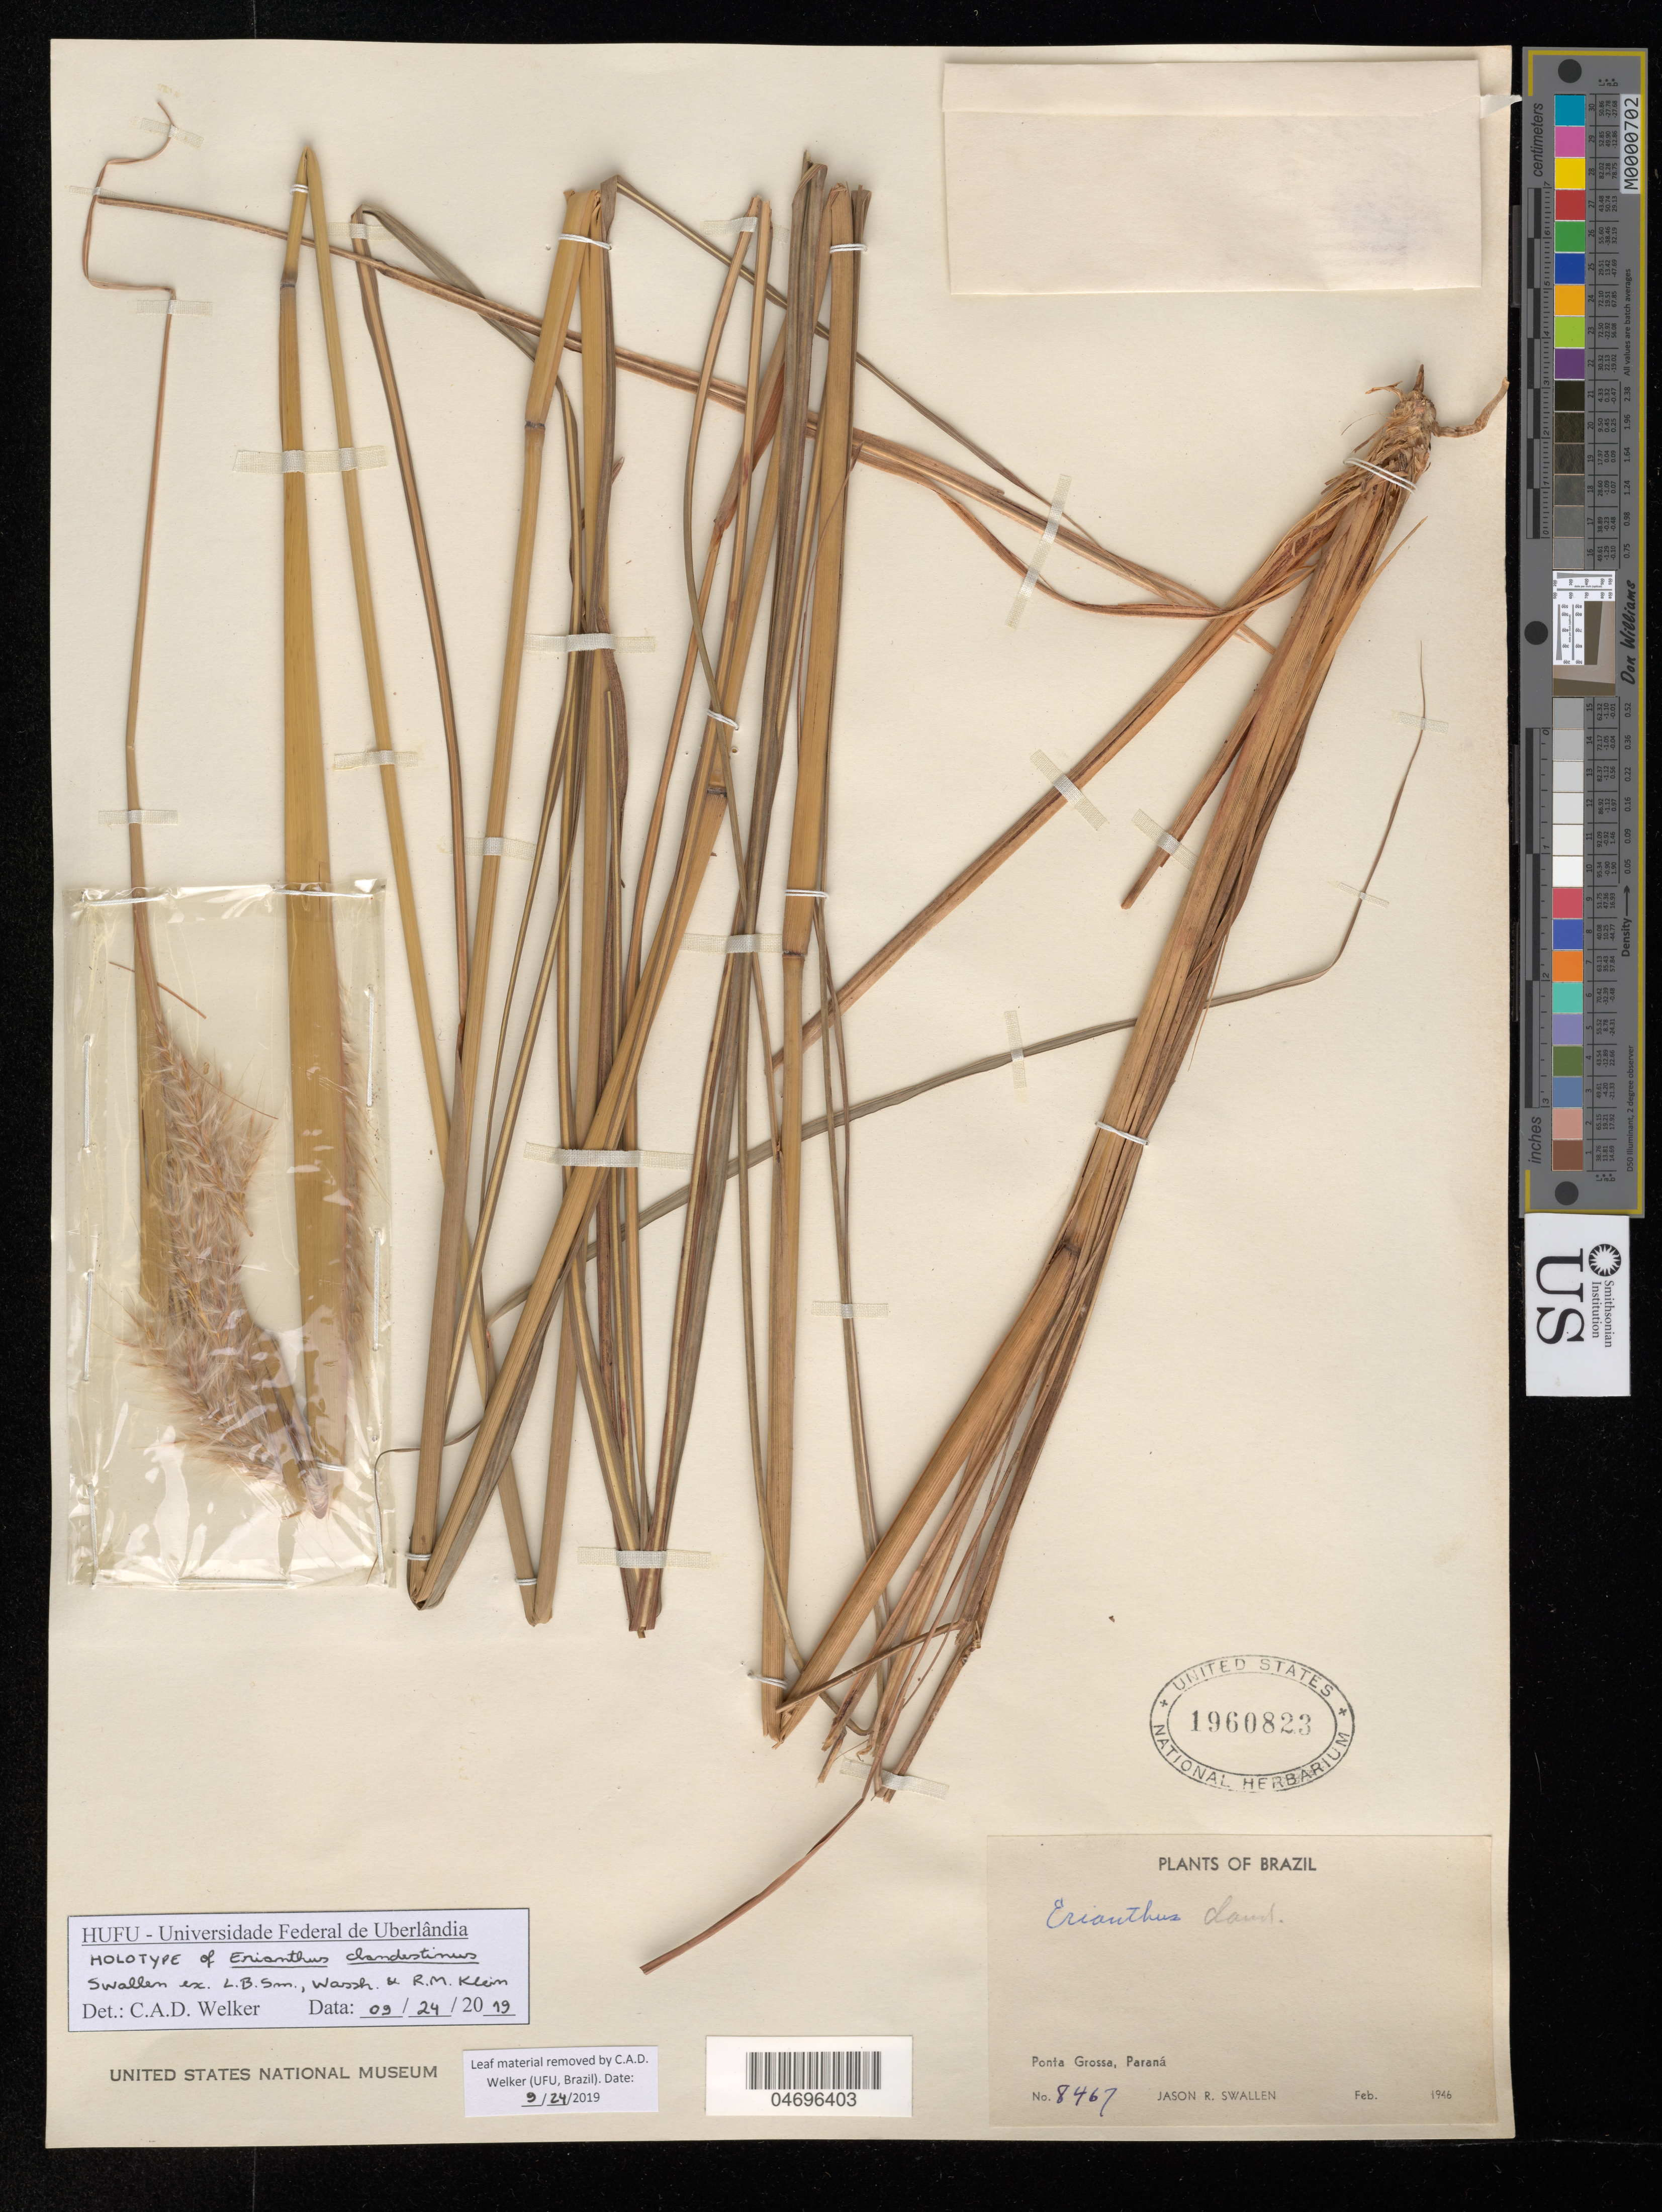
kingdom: Plantae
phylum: Tracheophyta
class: Liliopsida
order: Poales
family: Poaceae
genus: Erianthus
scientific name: Erianthus clandestinus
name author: Swallen ex L.B. Sm. et al.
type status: Holotype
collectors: J. R. Swallen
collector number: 8467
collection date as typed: Feb 1946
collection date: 1946-02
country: Brazil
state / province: Paraná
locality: Ponta Grossa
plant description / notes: Det.: C.A.D. Welker Date: 09/24/2019. Leaf material removed by C.A.D. Welker (UFU, Brazil). Date: 9/24/2019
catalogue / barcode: US 1960823